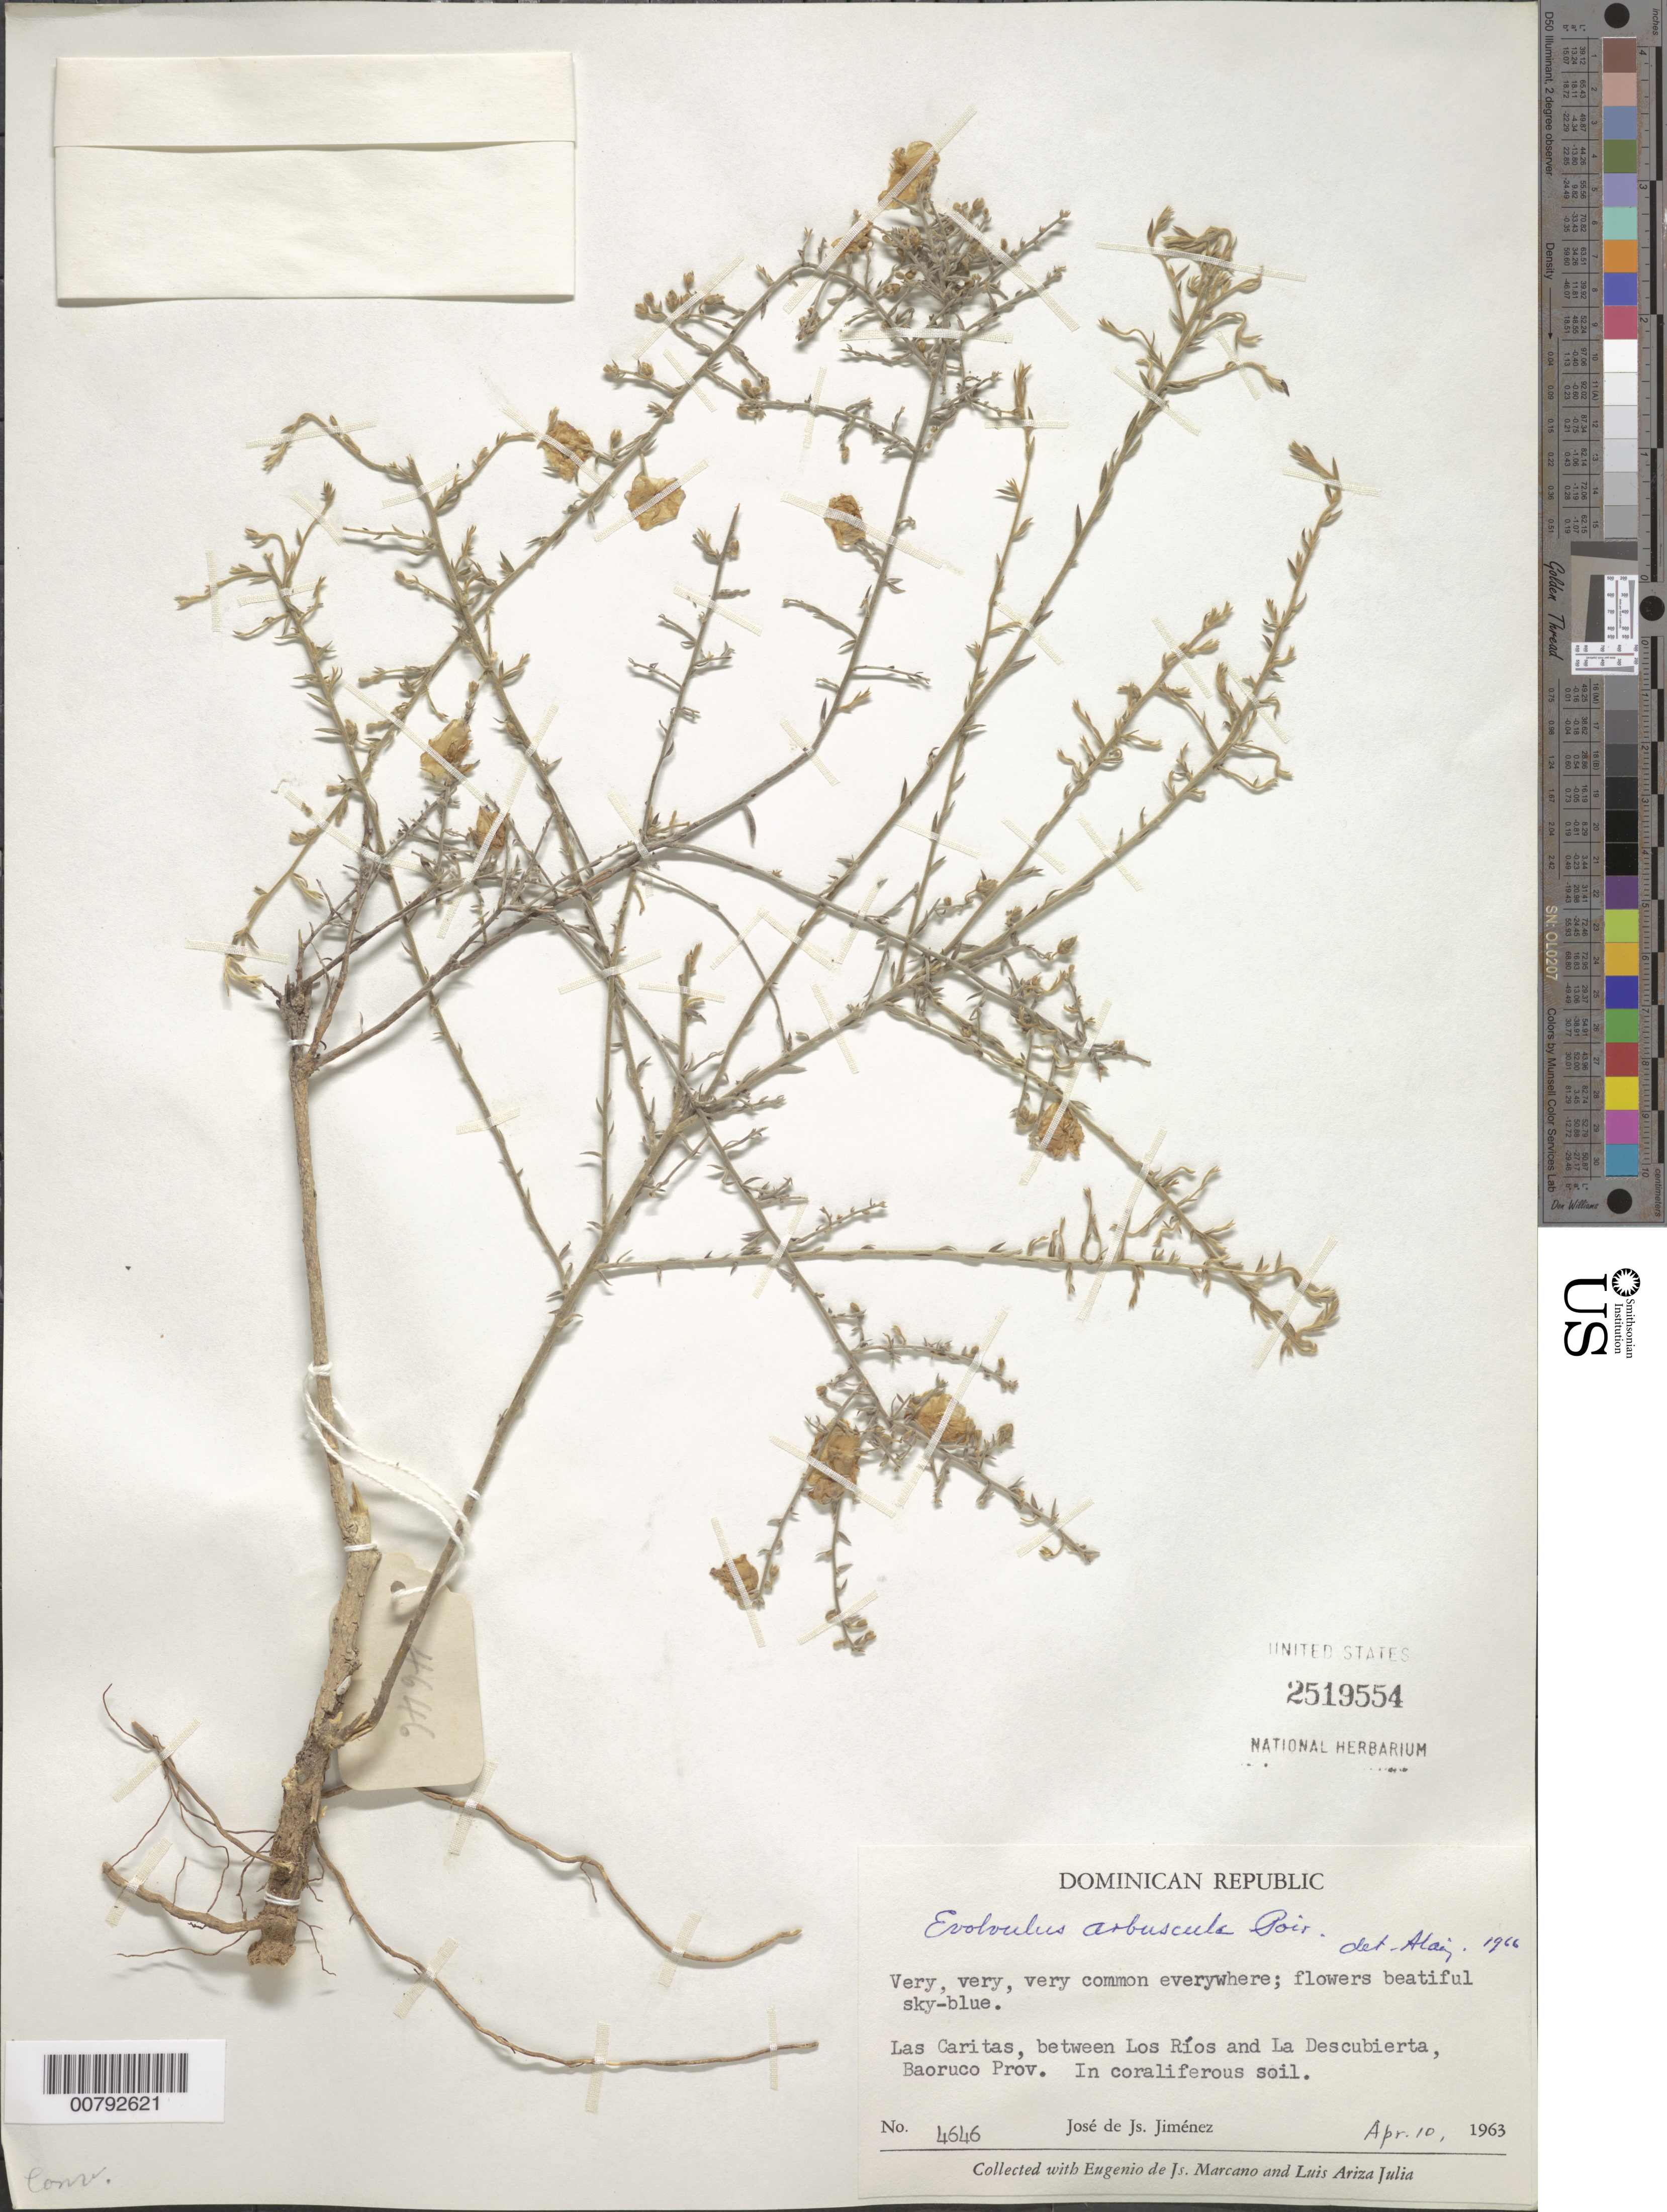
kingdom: Plantae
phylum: Tracheophyta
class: Magnoliopsida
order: Solanales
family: Convolvulaceae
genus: Evolvulus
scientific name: Evolvulus arbuscula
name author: Poir.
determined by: Liogier, Alain H.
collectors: E. J. Marcano F. & L. Ariza-Julia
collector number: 4646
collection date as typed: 10 Apr 1963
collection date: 1963-04-10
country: Dominican Republic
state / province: Baoruco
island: Hispaniola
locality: Las Caritas, between Los Ríos and La Descubierta.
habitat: In coraliferous soil.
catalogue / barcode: US 2519554